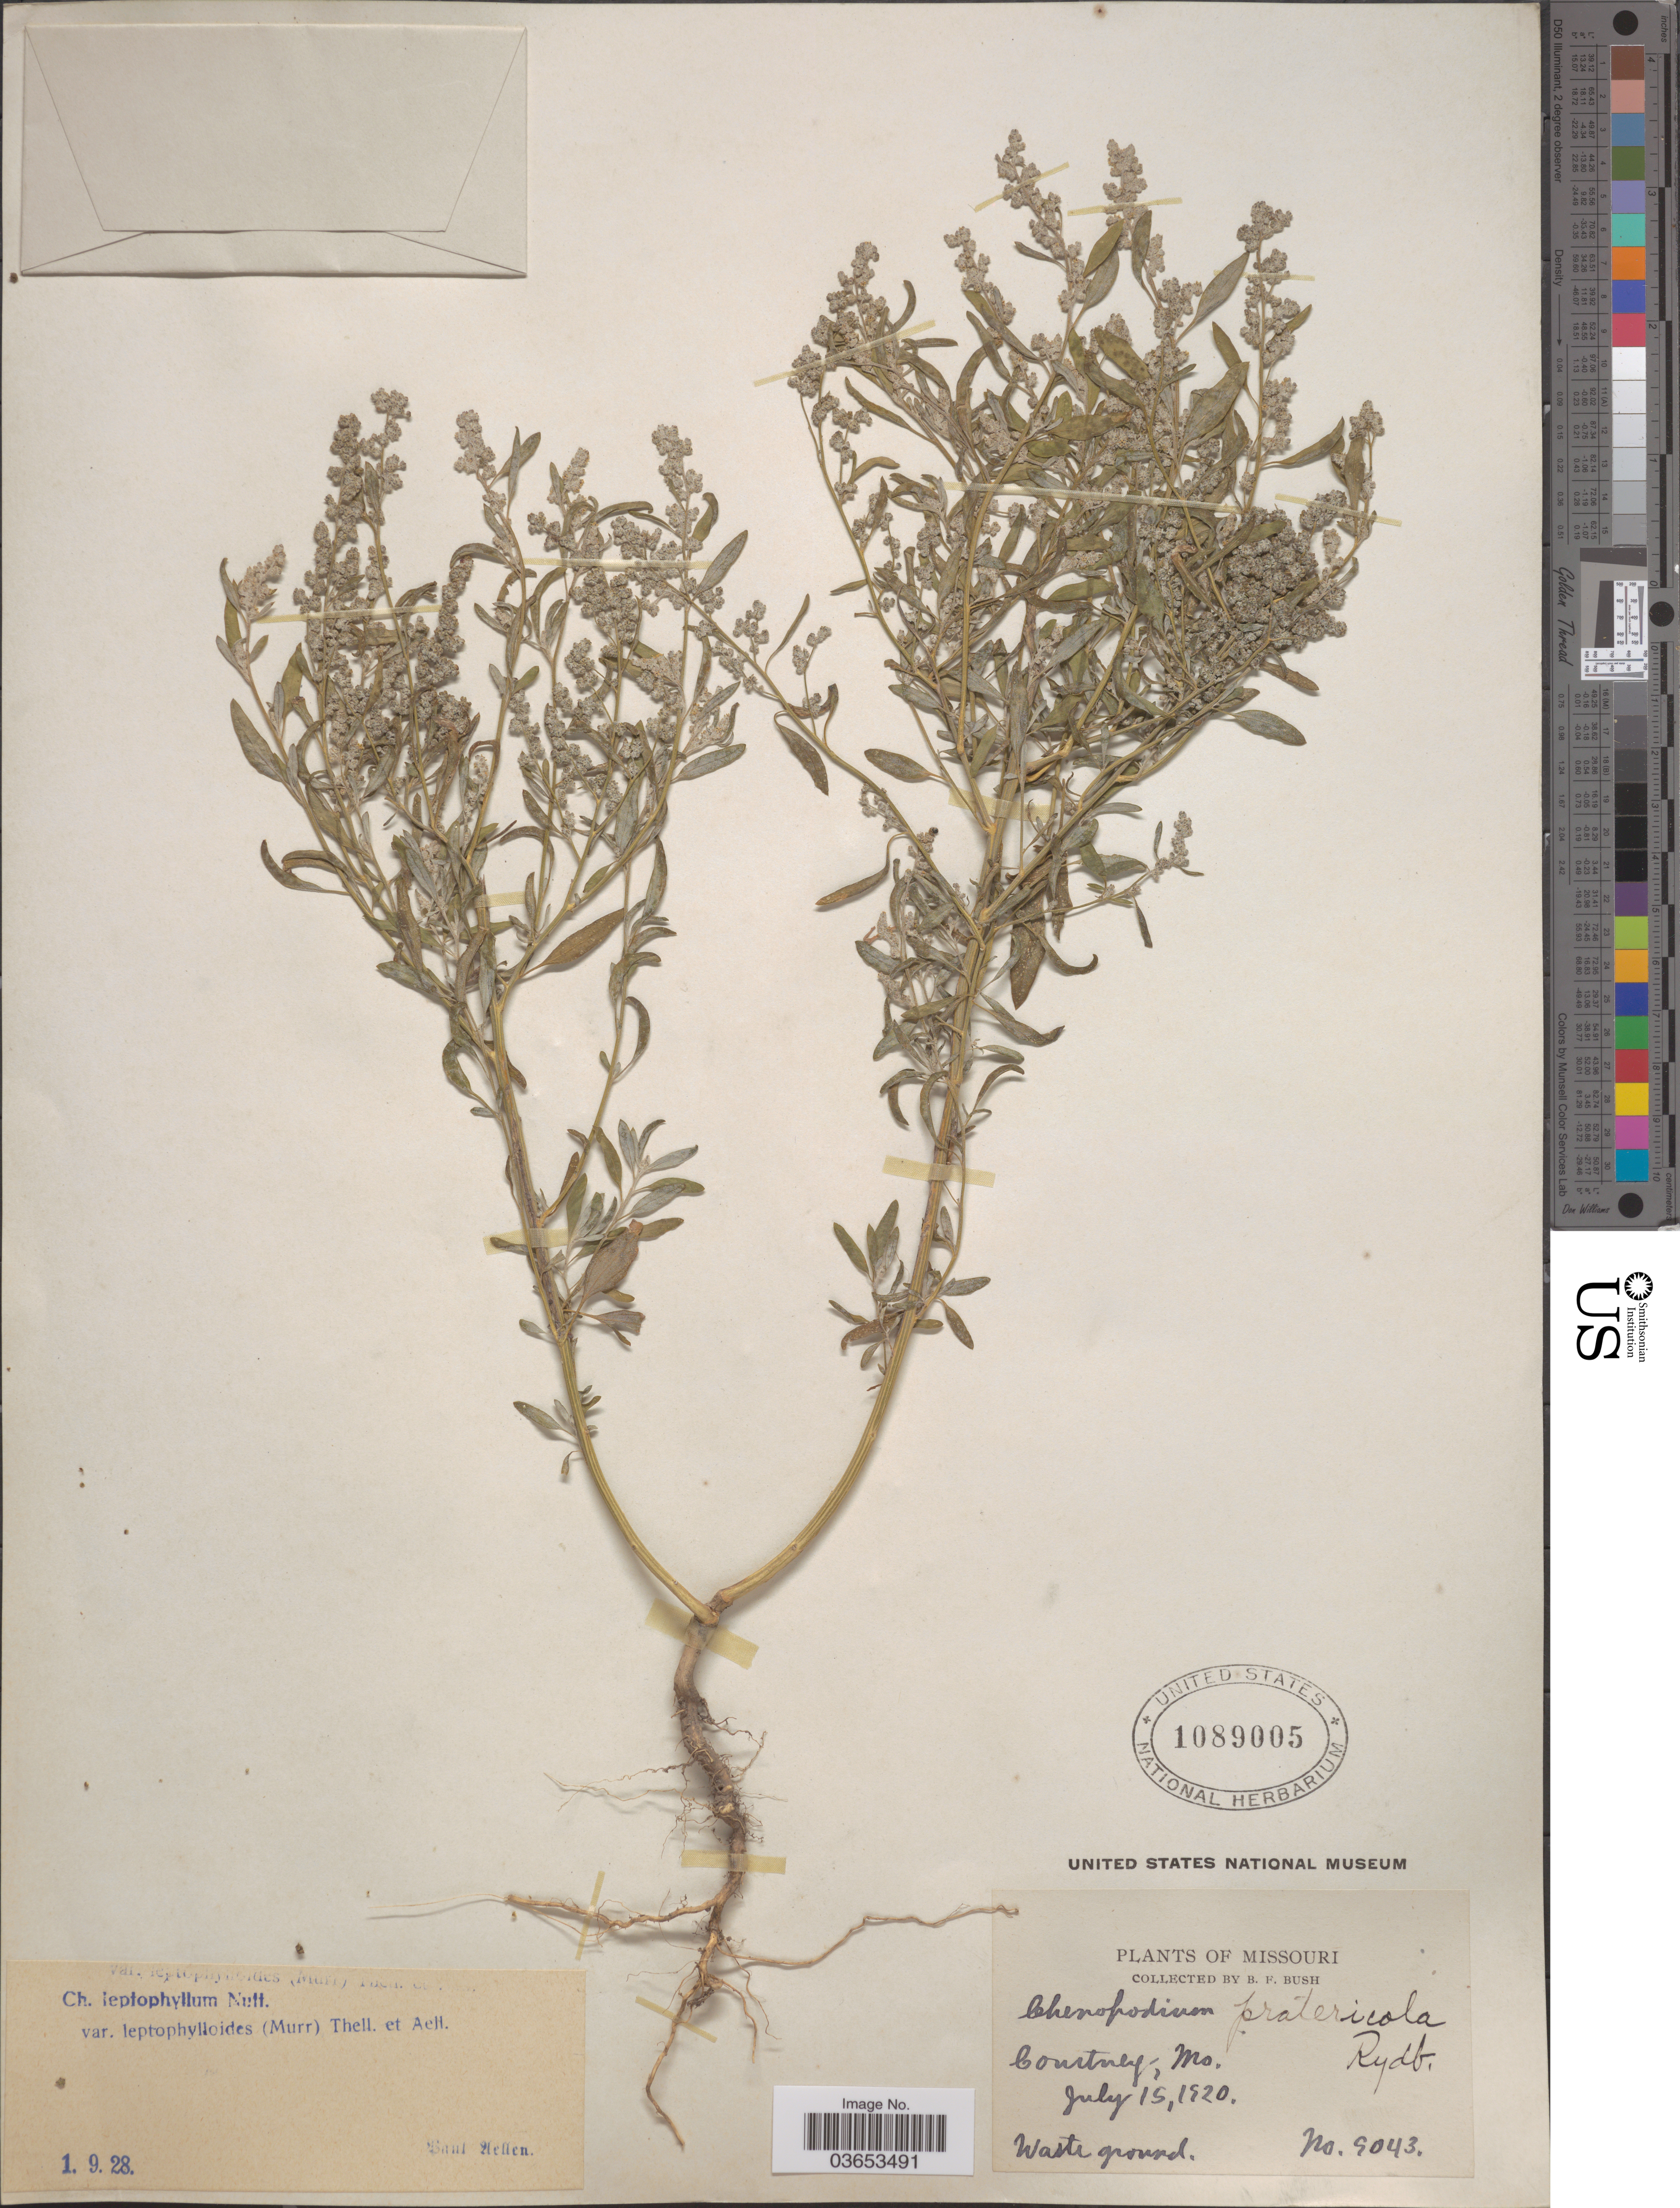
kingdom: Plantae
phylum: Tracheophyta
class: Magnoliopsida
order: Caryophyllales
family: Amaranthaceae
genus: Chenopodium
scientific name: Chenopodium leptophyllum var. leptophylloides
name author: (Murr) Thell. & Aellen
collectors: B. F. Bush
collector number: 9043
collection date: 1920-07-15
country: United States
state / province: Missouri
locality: Courtney.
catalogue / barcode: US 1089005